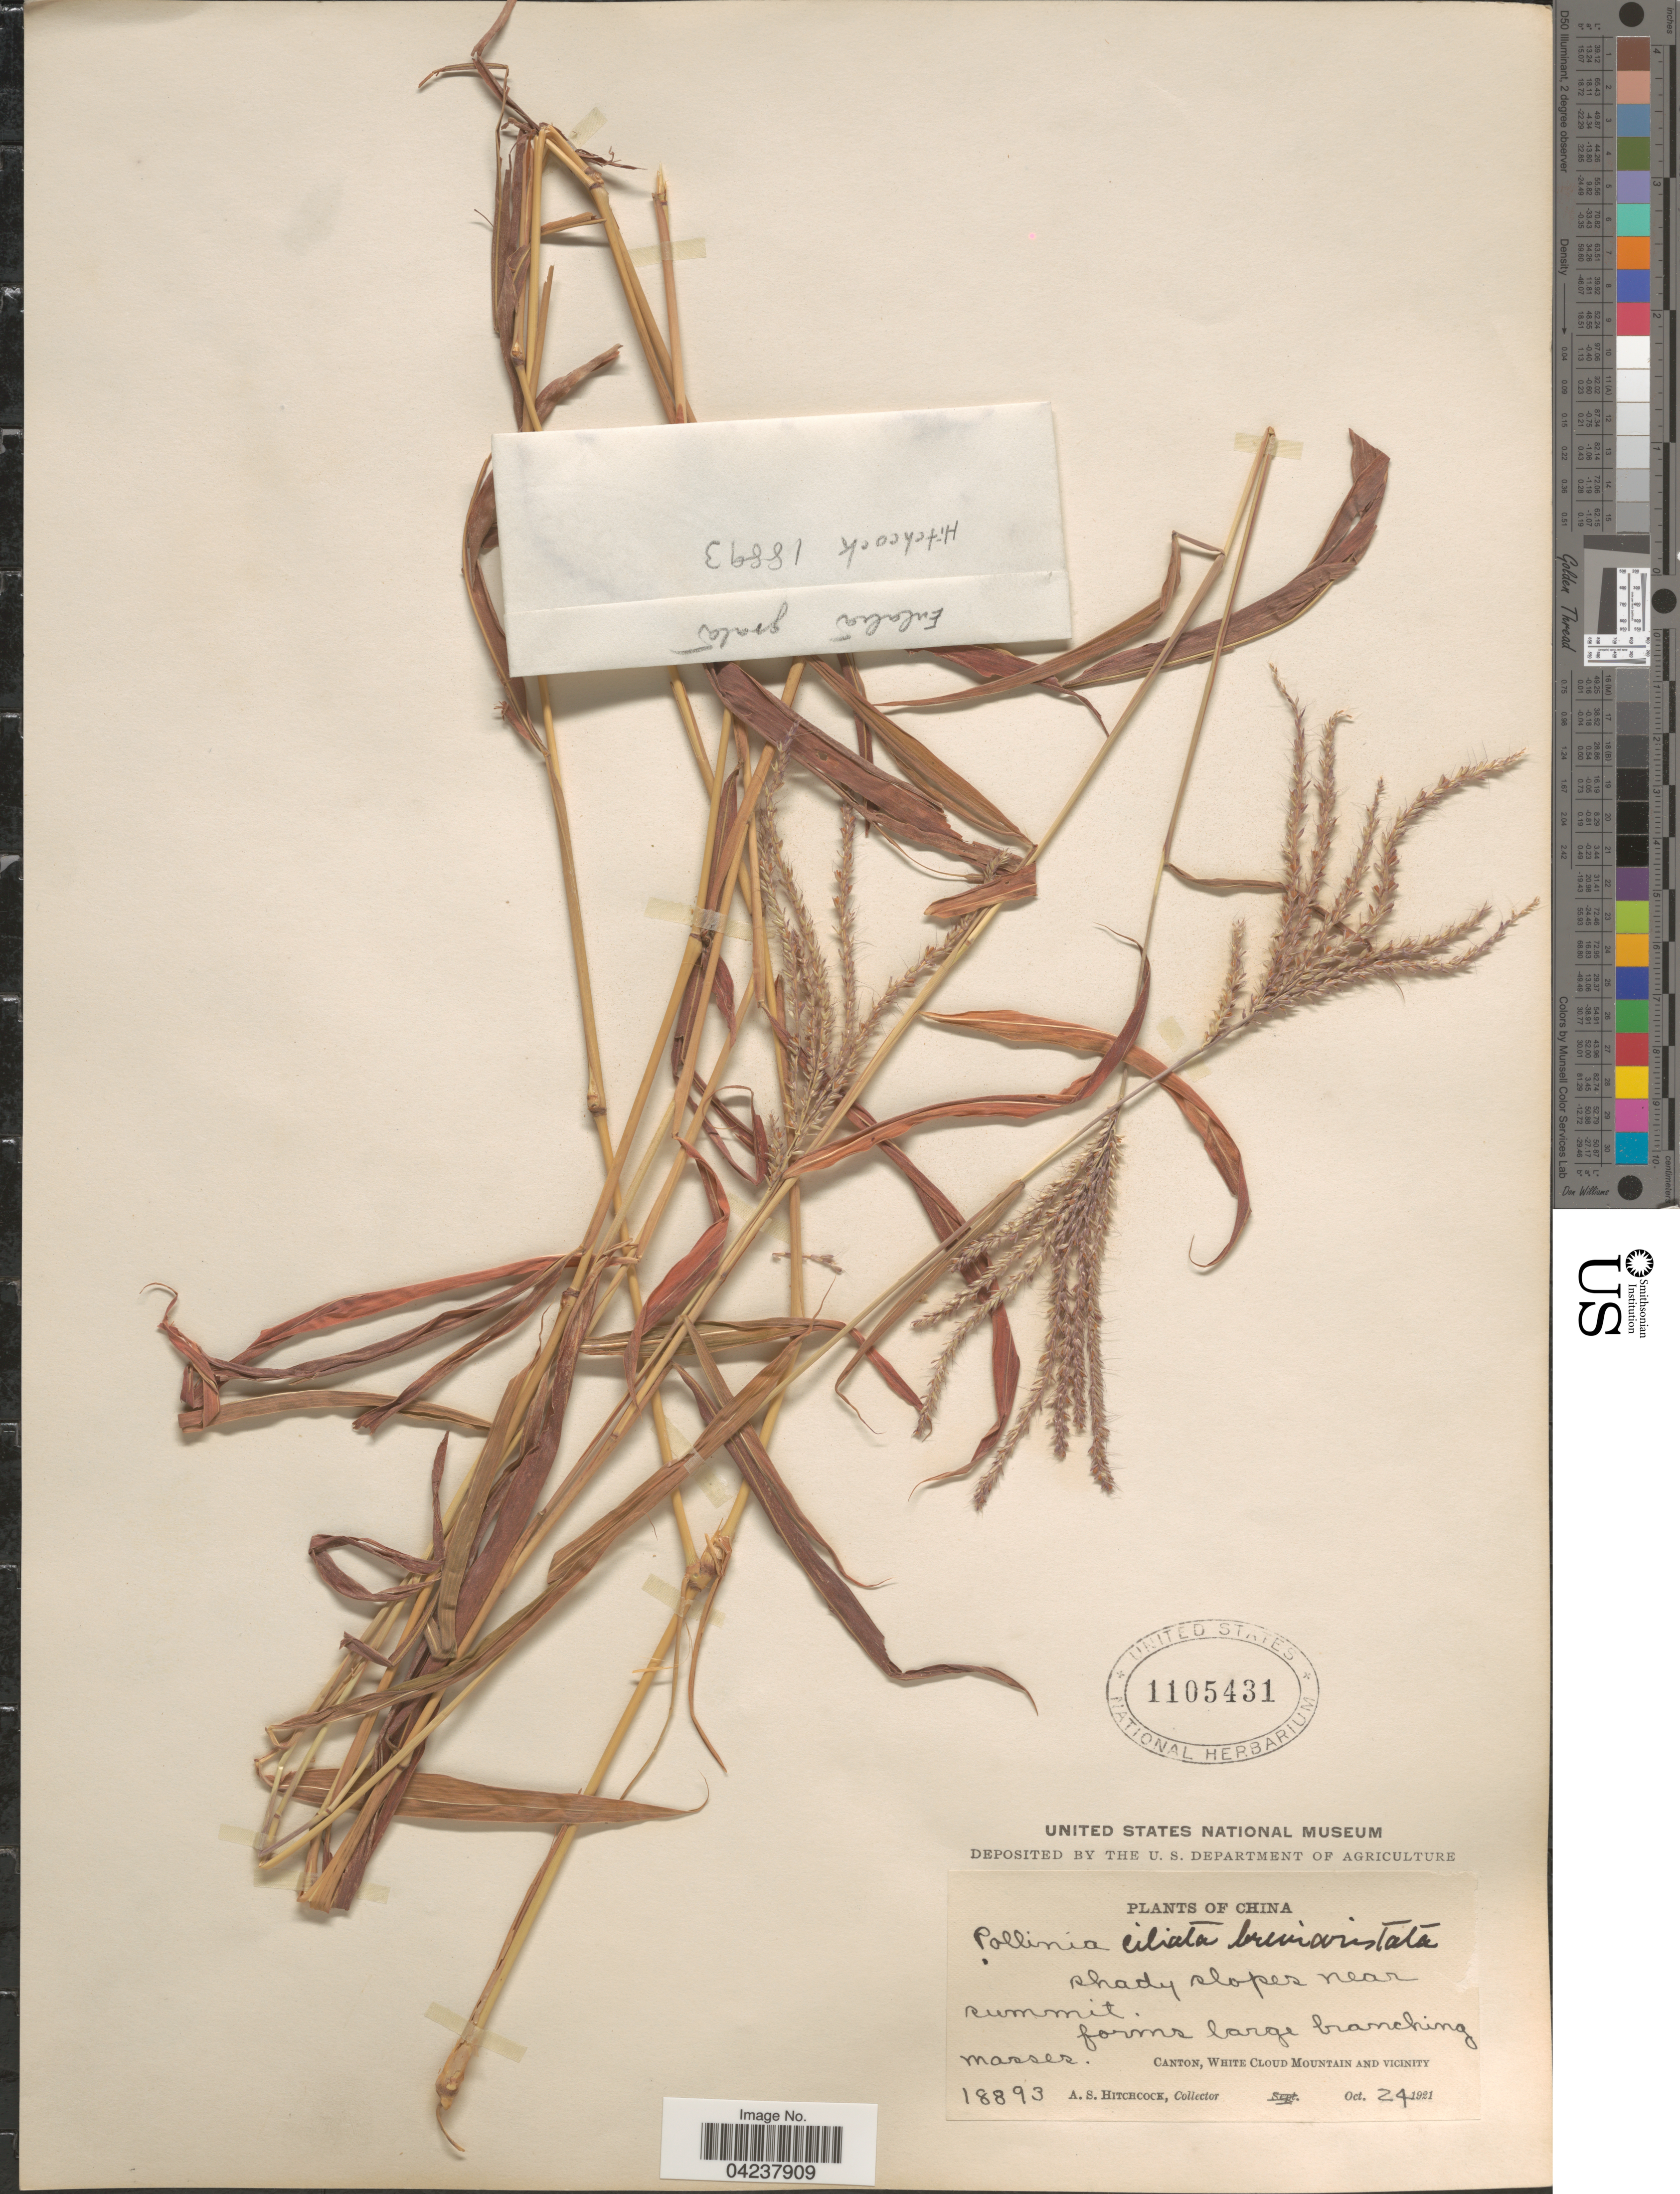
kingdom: Plantae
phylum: Tracheophyta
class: Liliopsida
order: Poales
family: Poaceae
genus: Microstegium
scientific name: Microstegium fasciculatum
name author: (L.) Henr.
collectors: A. S. Hitchcock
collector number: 18893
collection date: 1921-10-24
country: China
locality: Canton, White Cloud Mountain and vicinity.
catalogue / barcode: US 1105431